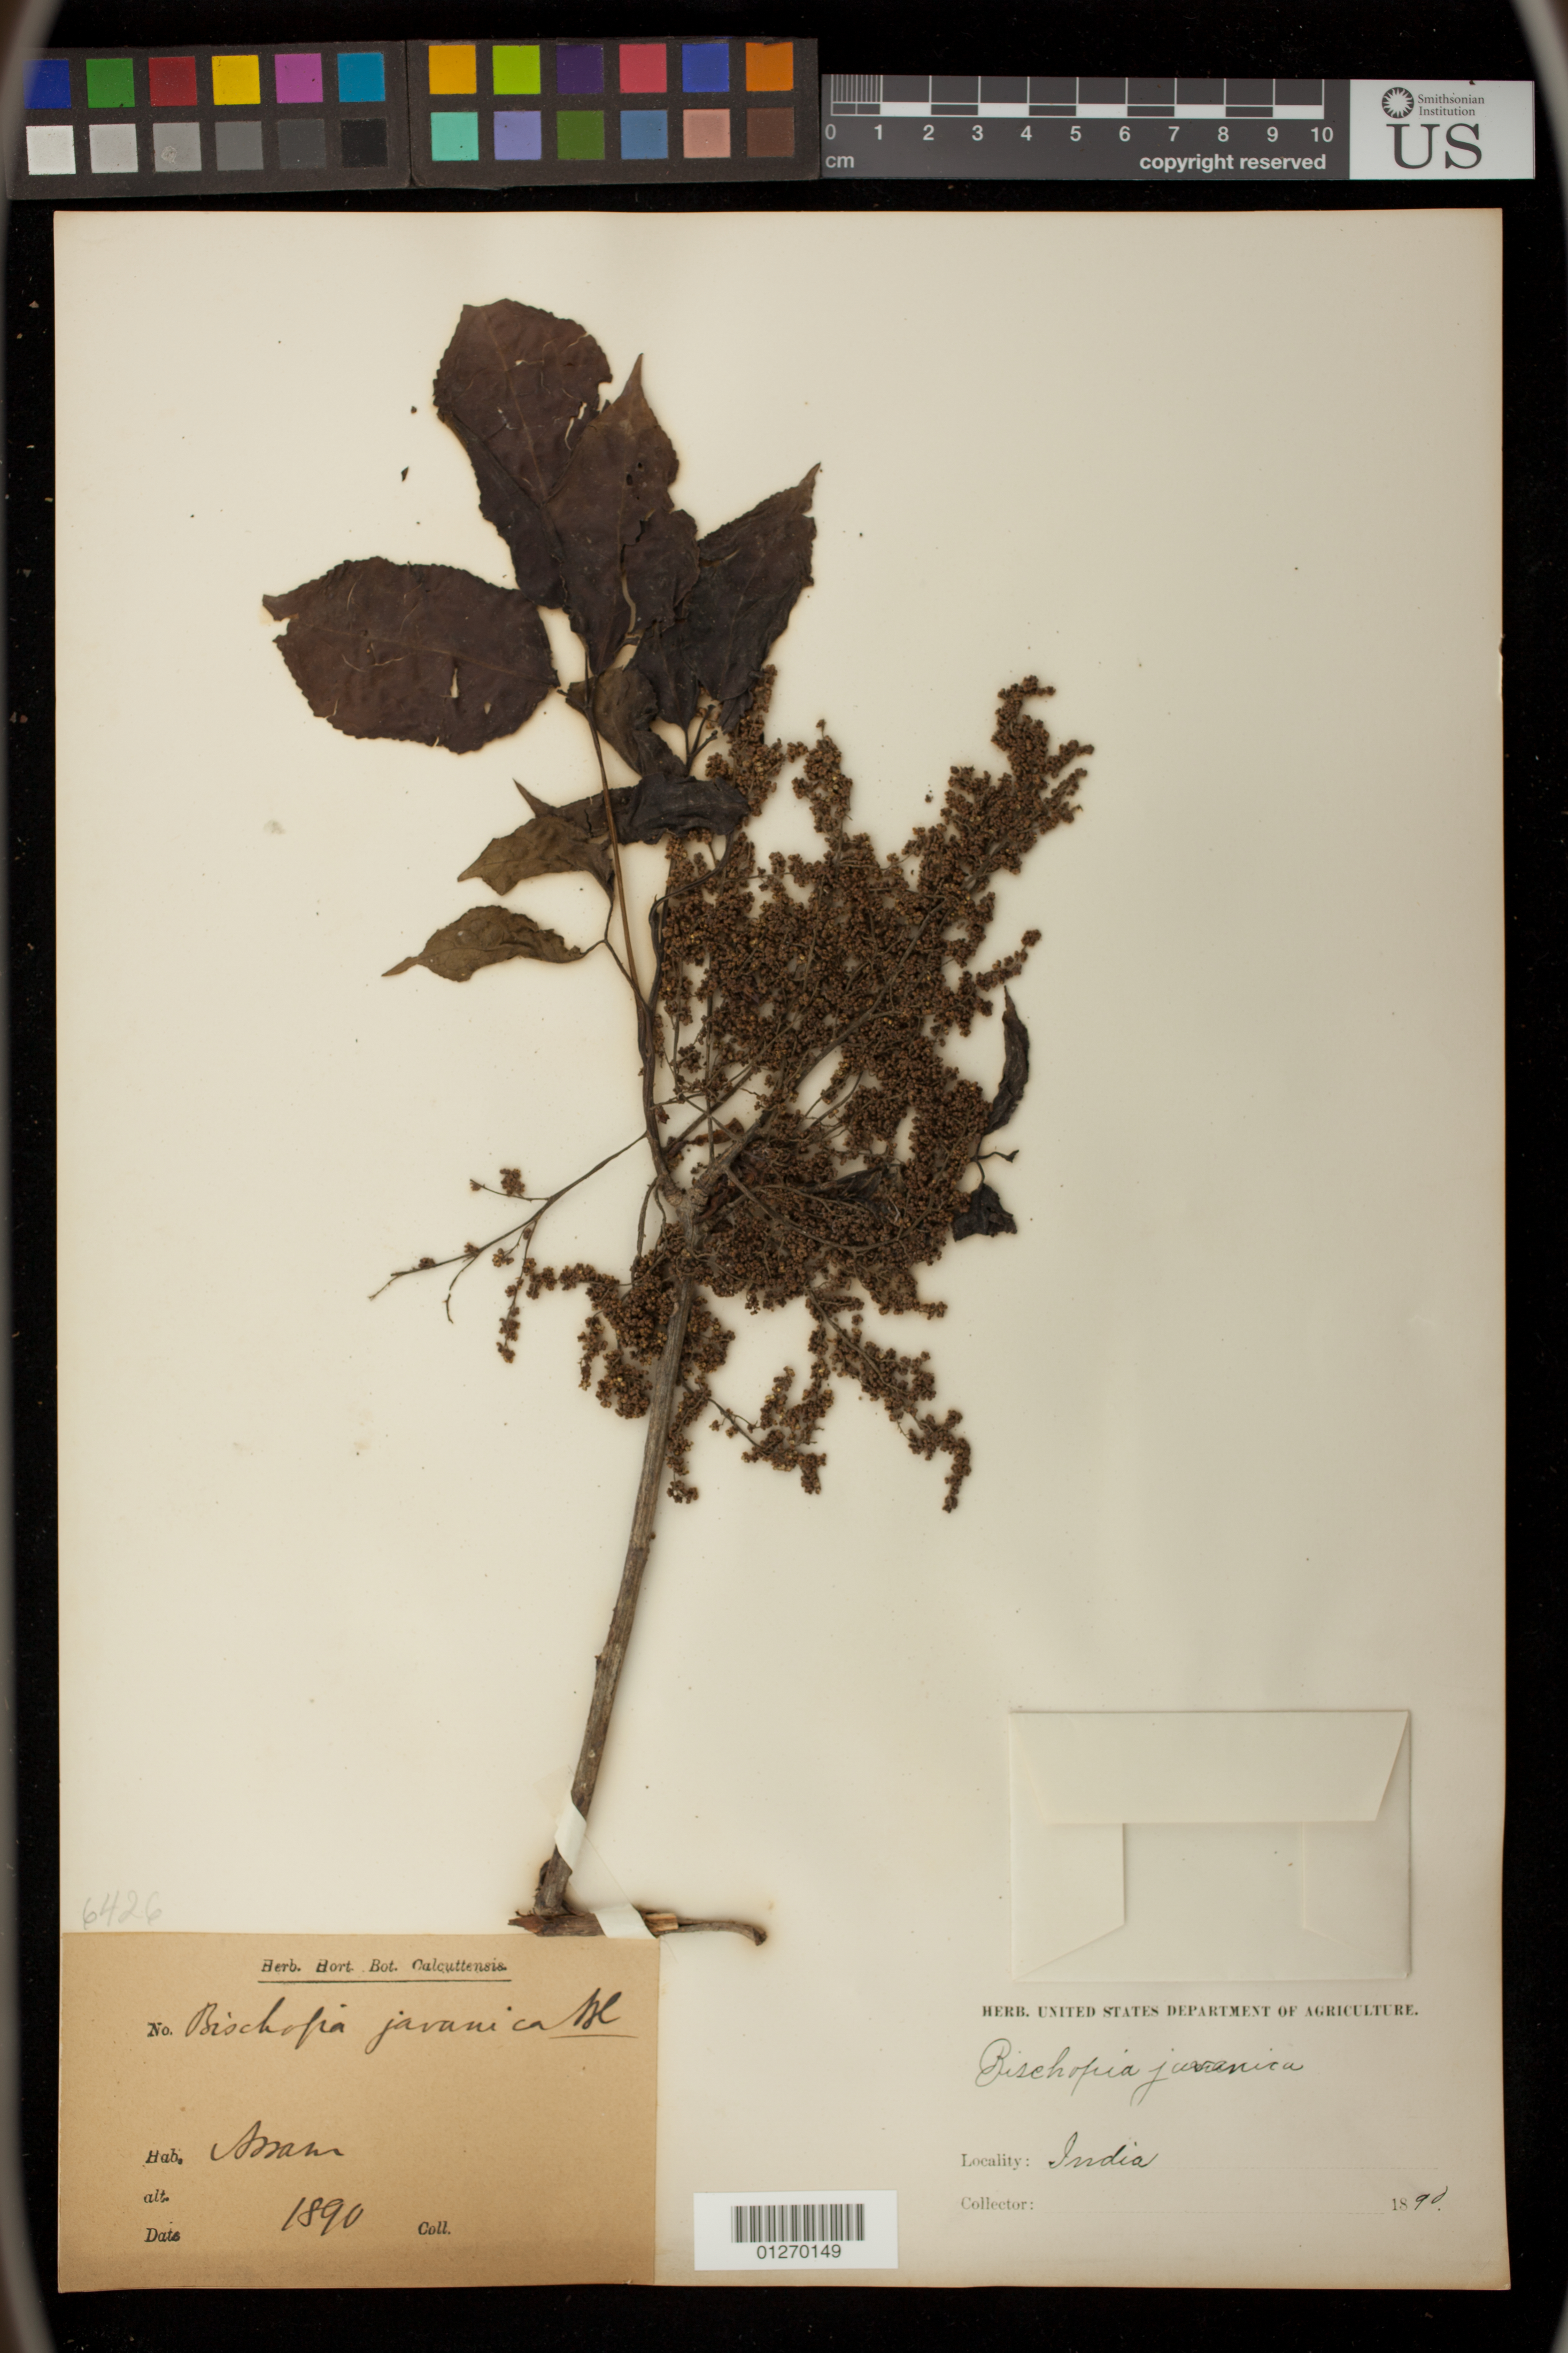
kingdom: Plantae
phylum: Tracheophyta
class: Magnoliopsida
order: Malpighiales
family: Phyllanthaceae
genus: Bischofia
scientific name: Bischofia javanica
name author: Blume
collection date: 1890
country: India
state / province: Assam